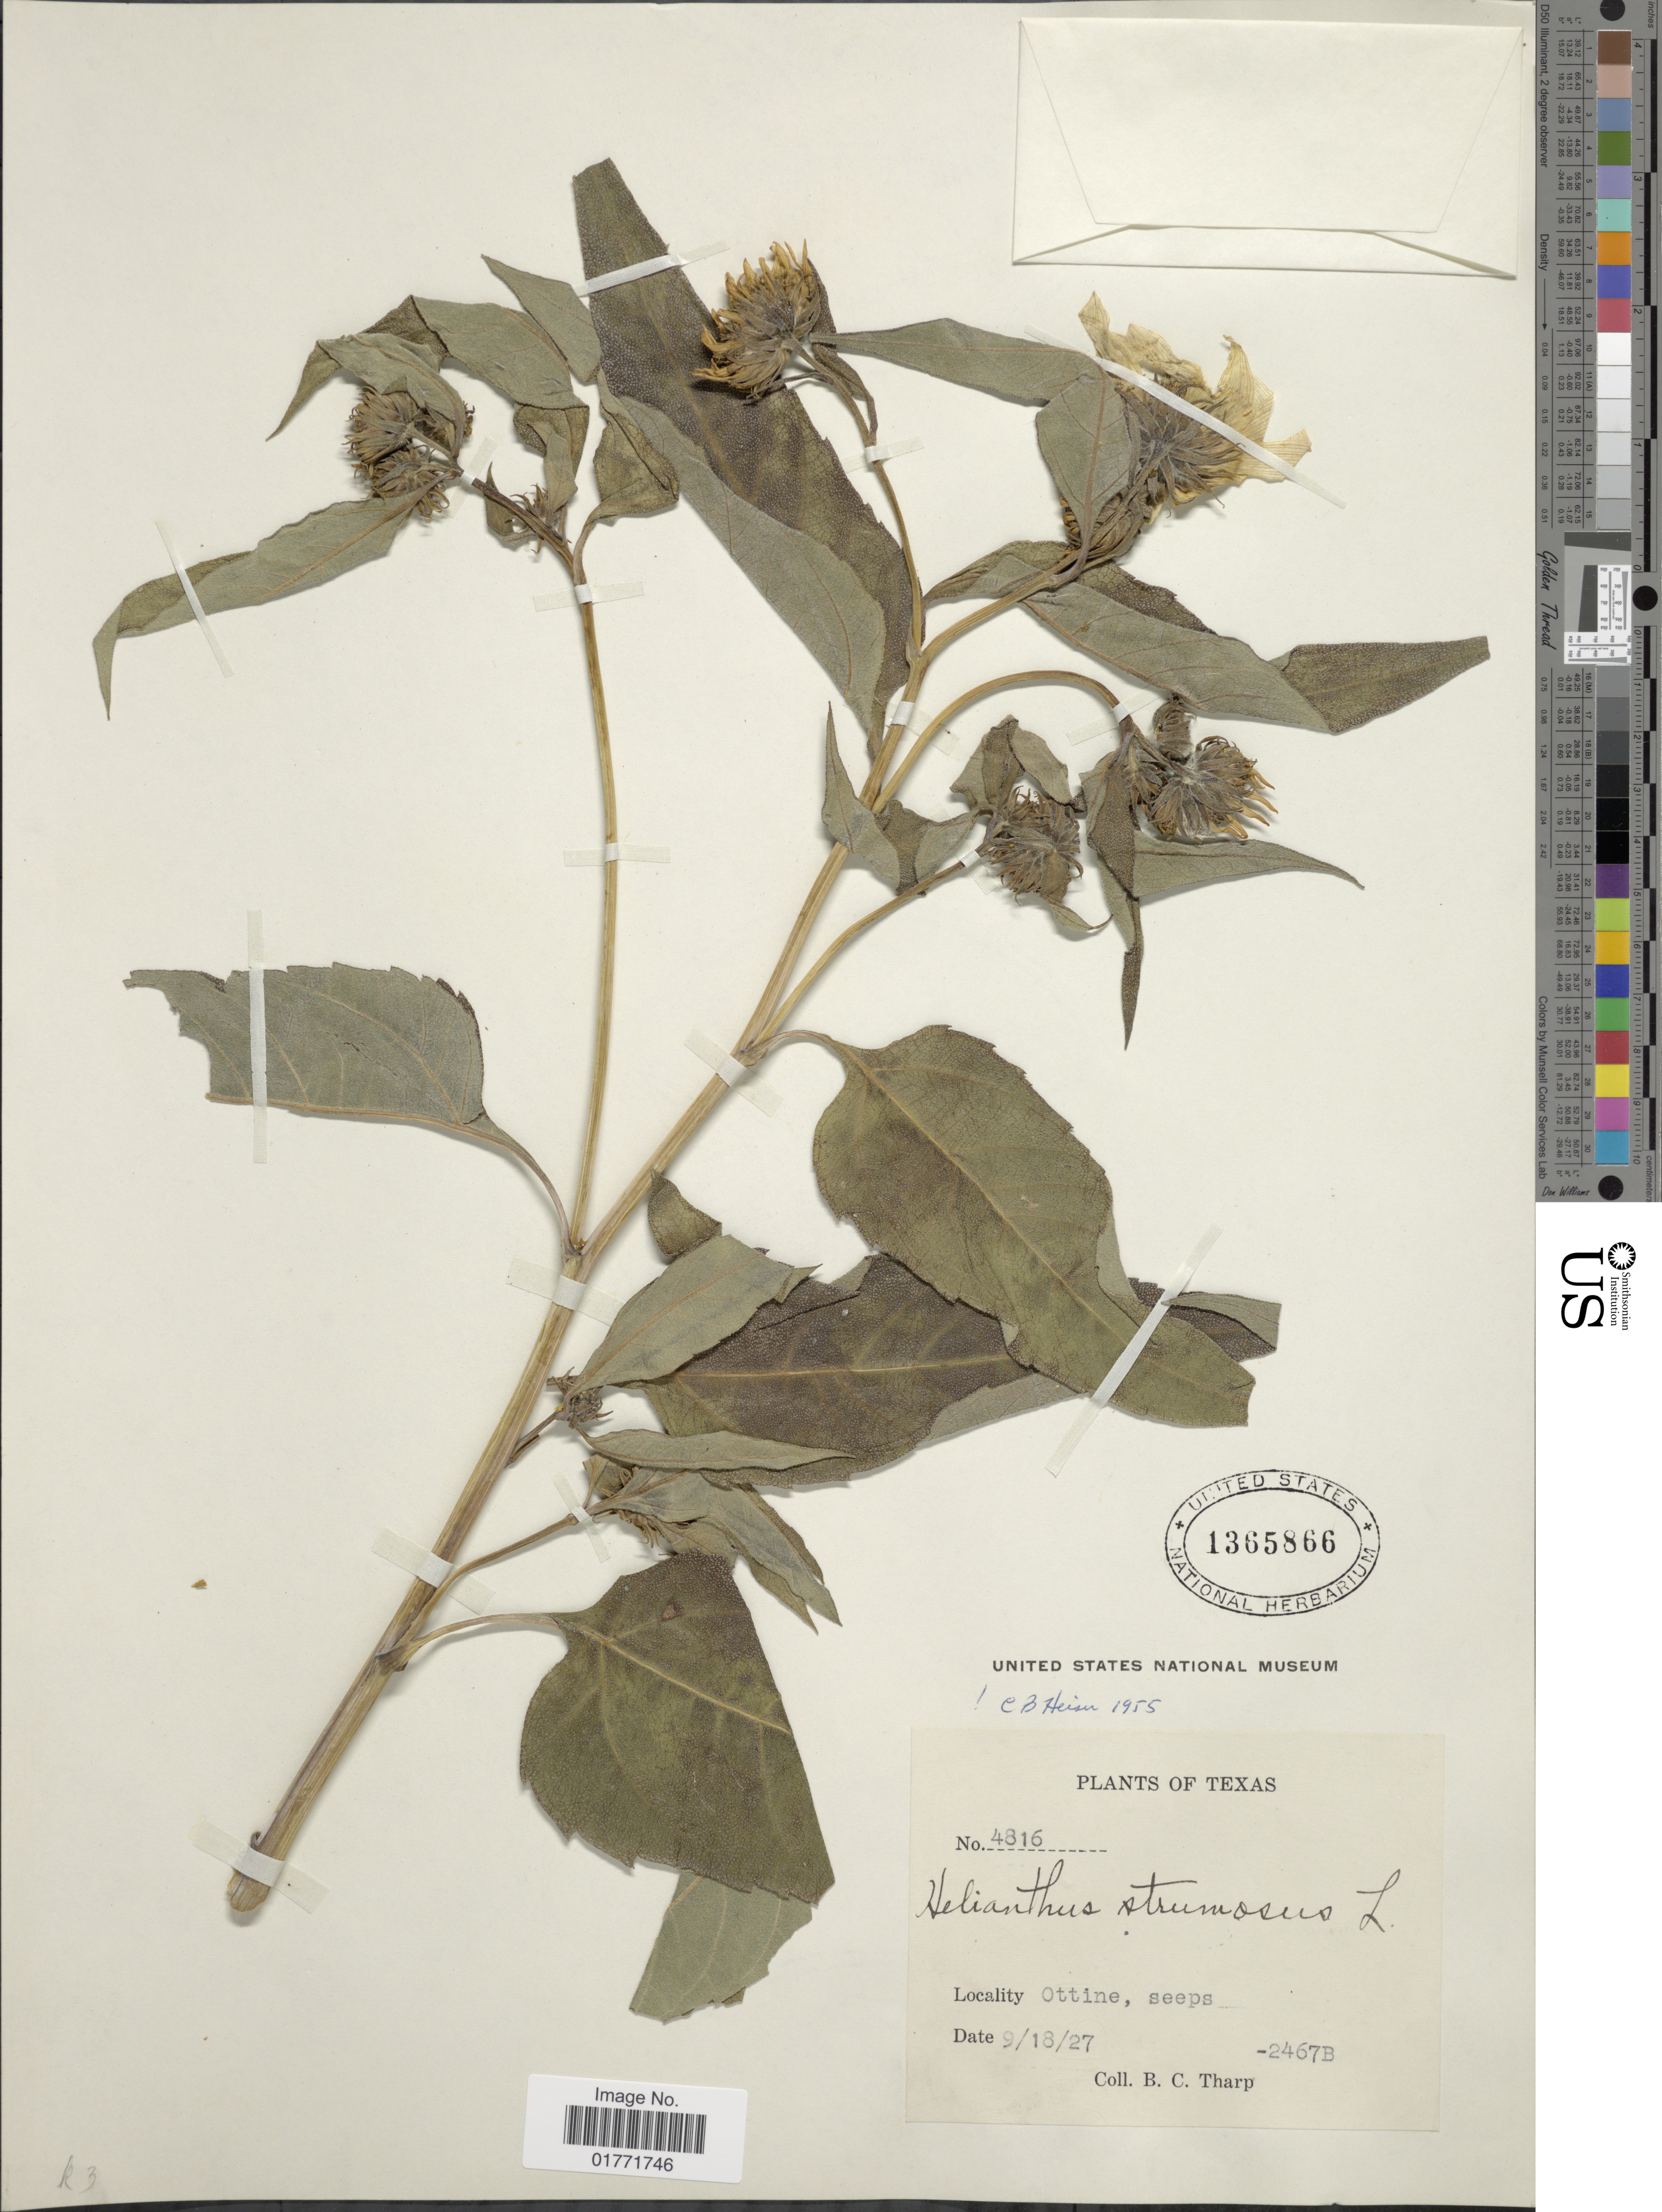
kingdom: Plantae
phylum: Tracheophyta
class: Magnoliopsida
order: Asterales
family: Asteraceae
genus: Helianthus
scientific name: Helianthus strumosus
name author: L.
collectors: B. C. Tharp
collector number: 4816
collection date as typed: Transcribed d/m/y: 18/9/27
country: United States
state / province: Texas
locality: Texas, Ottine, seeps.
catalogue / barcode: US 1365866